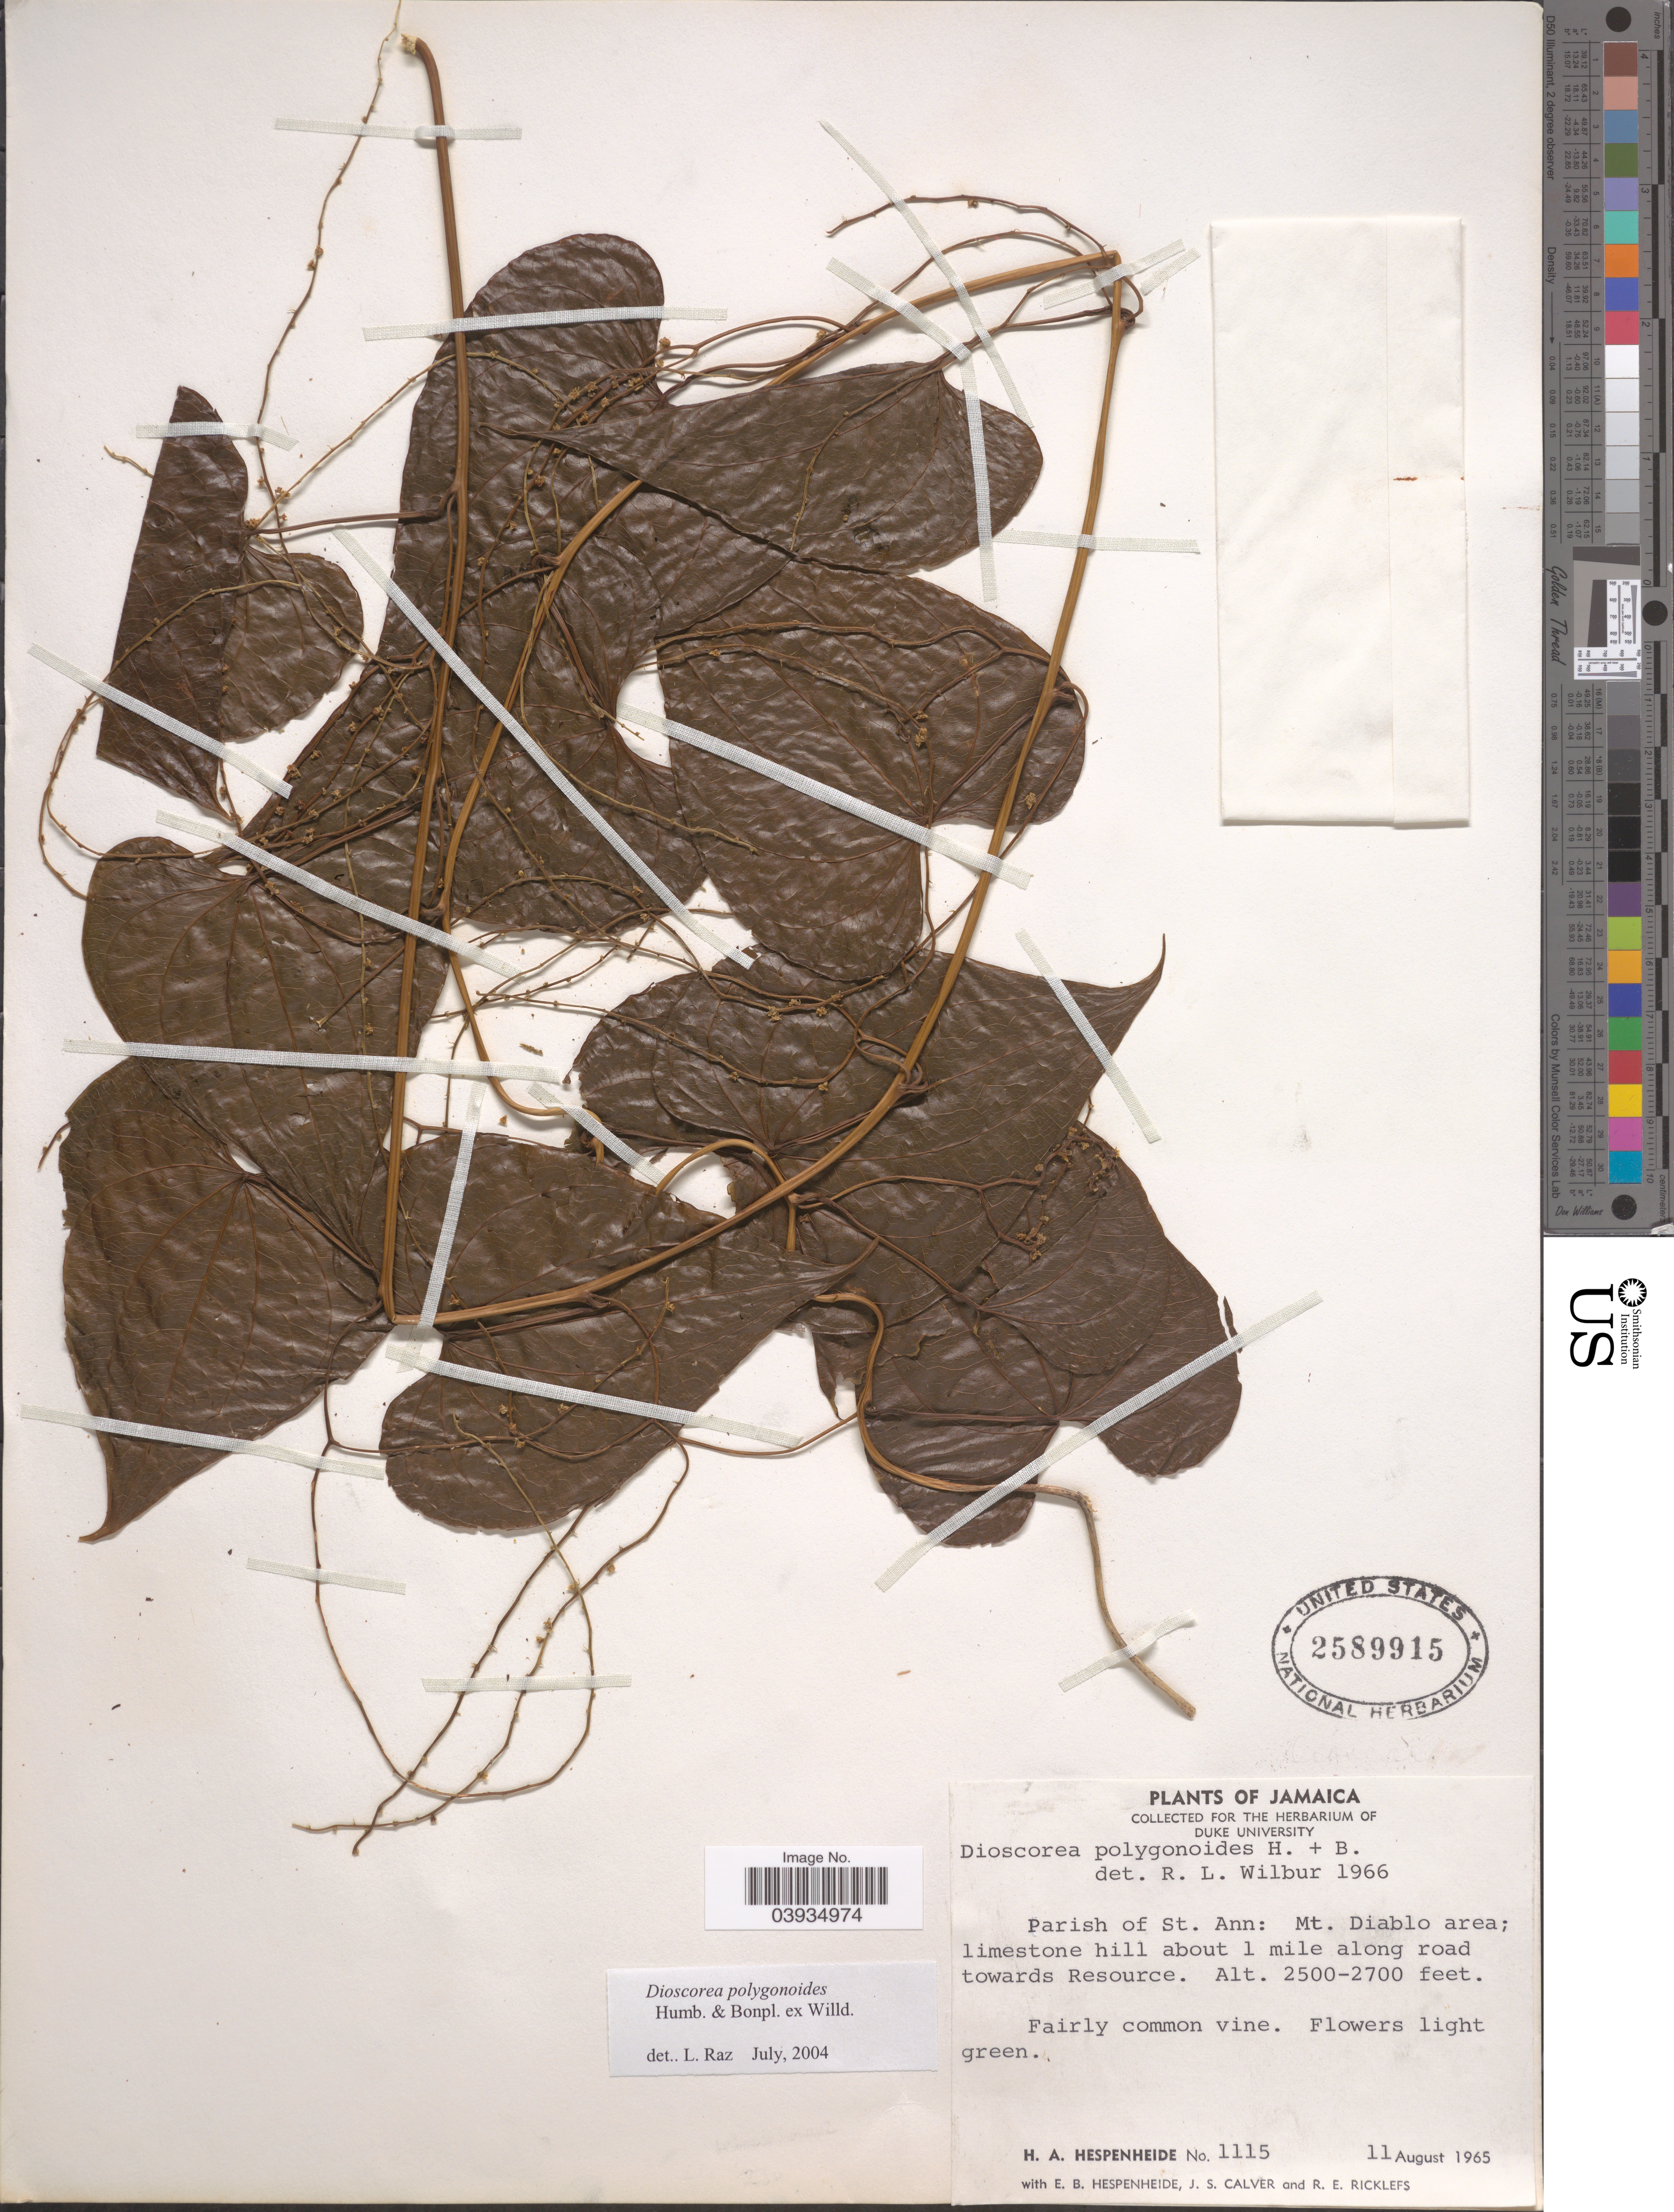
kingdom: Plantae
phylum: Tracheophyta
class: Liliopsida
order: Dioscoreales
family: Dioscoreaceae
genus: Dioscorea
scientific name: Dioscorea polygonoides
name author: Humb. & Bonpl. ex Willd.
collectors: H. A. Hespenheide, E. Hespenheide, J. Calver & R. Ricklefs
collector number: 1115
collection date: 1965-08-11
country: Jamaica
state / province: Saint Ann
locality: Parish of St. Ann: Mt Diablo area; limestone hill about 1 miles along road towards Resource.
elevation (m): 762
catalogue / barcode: US 2589915